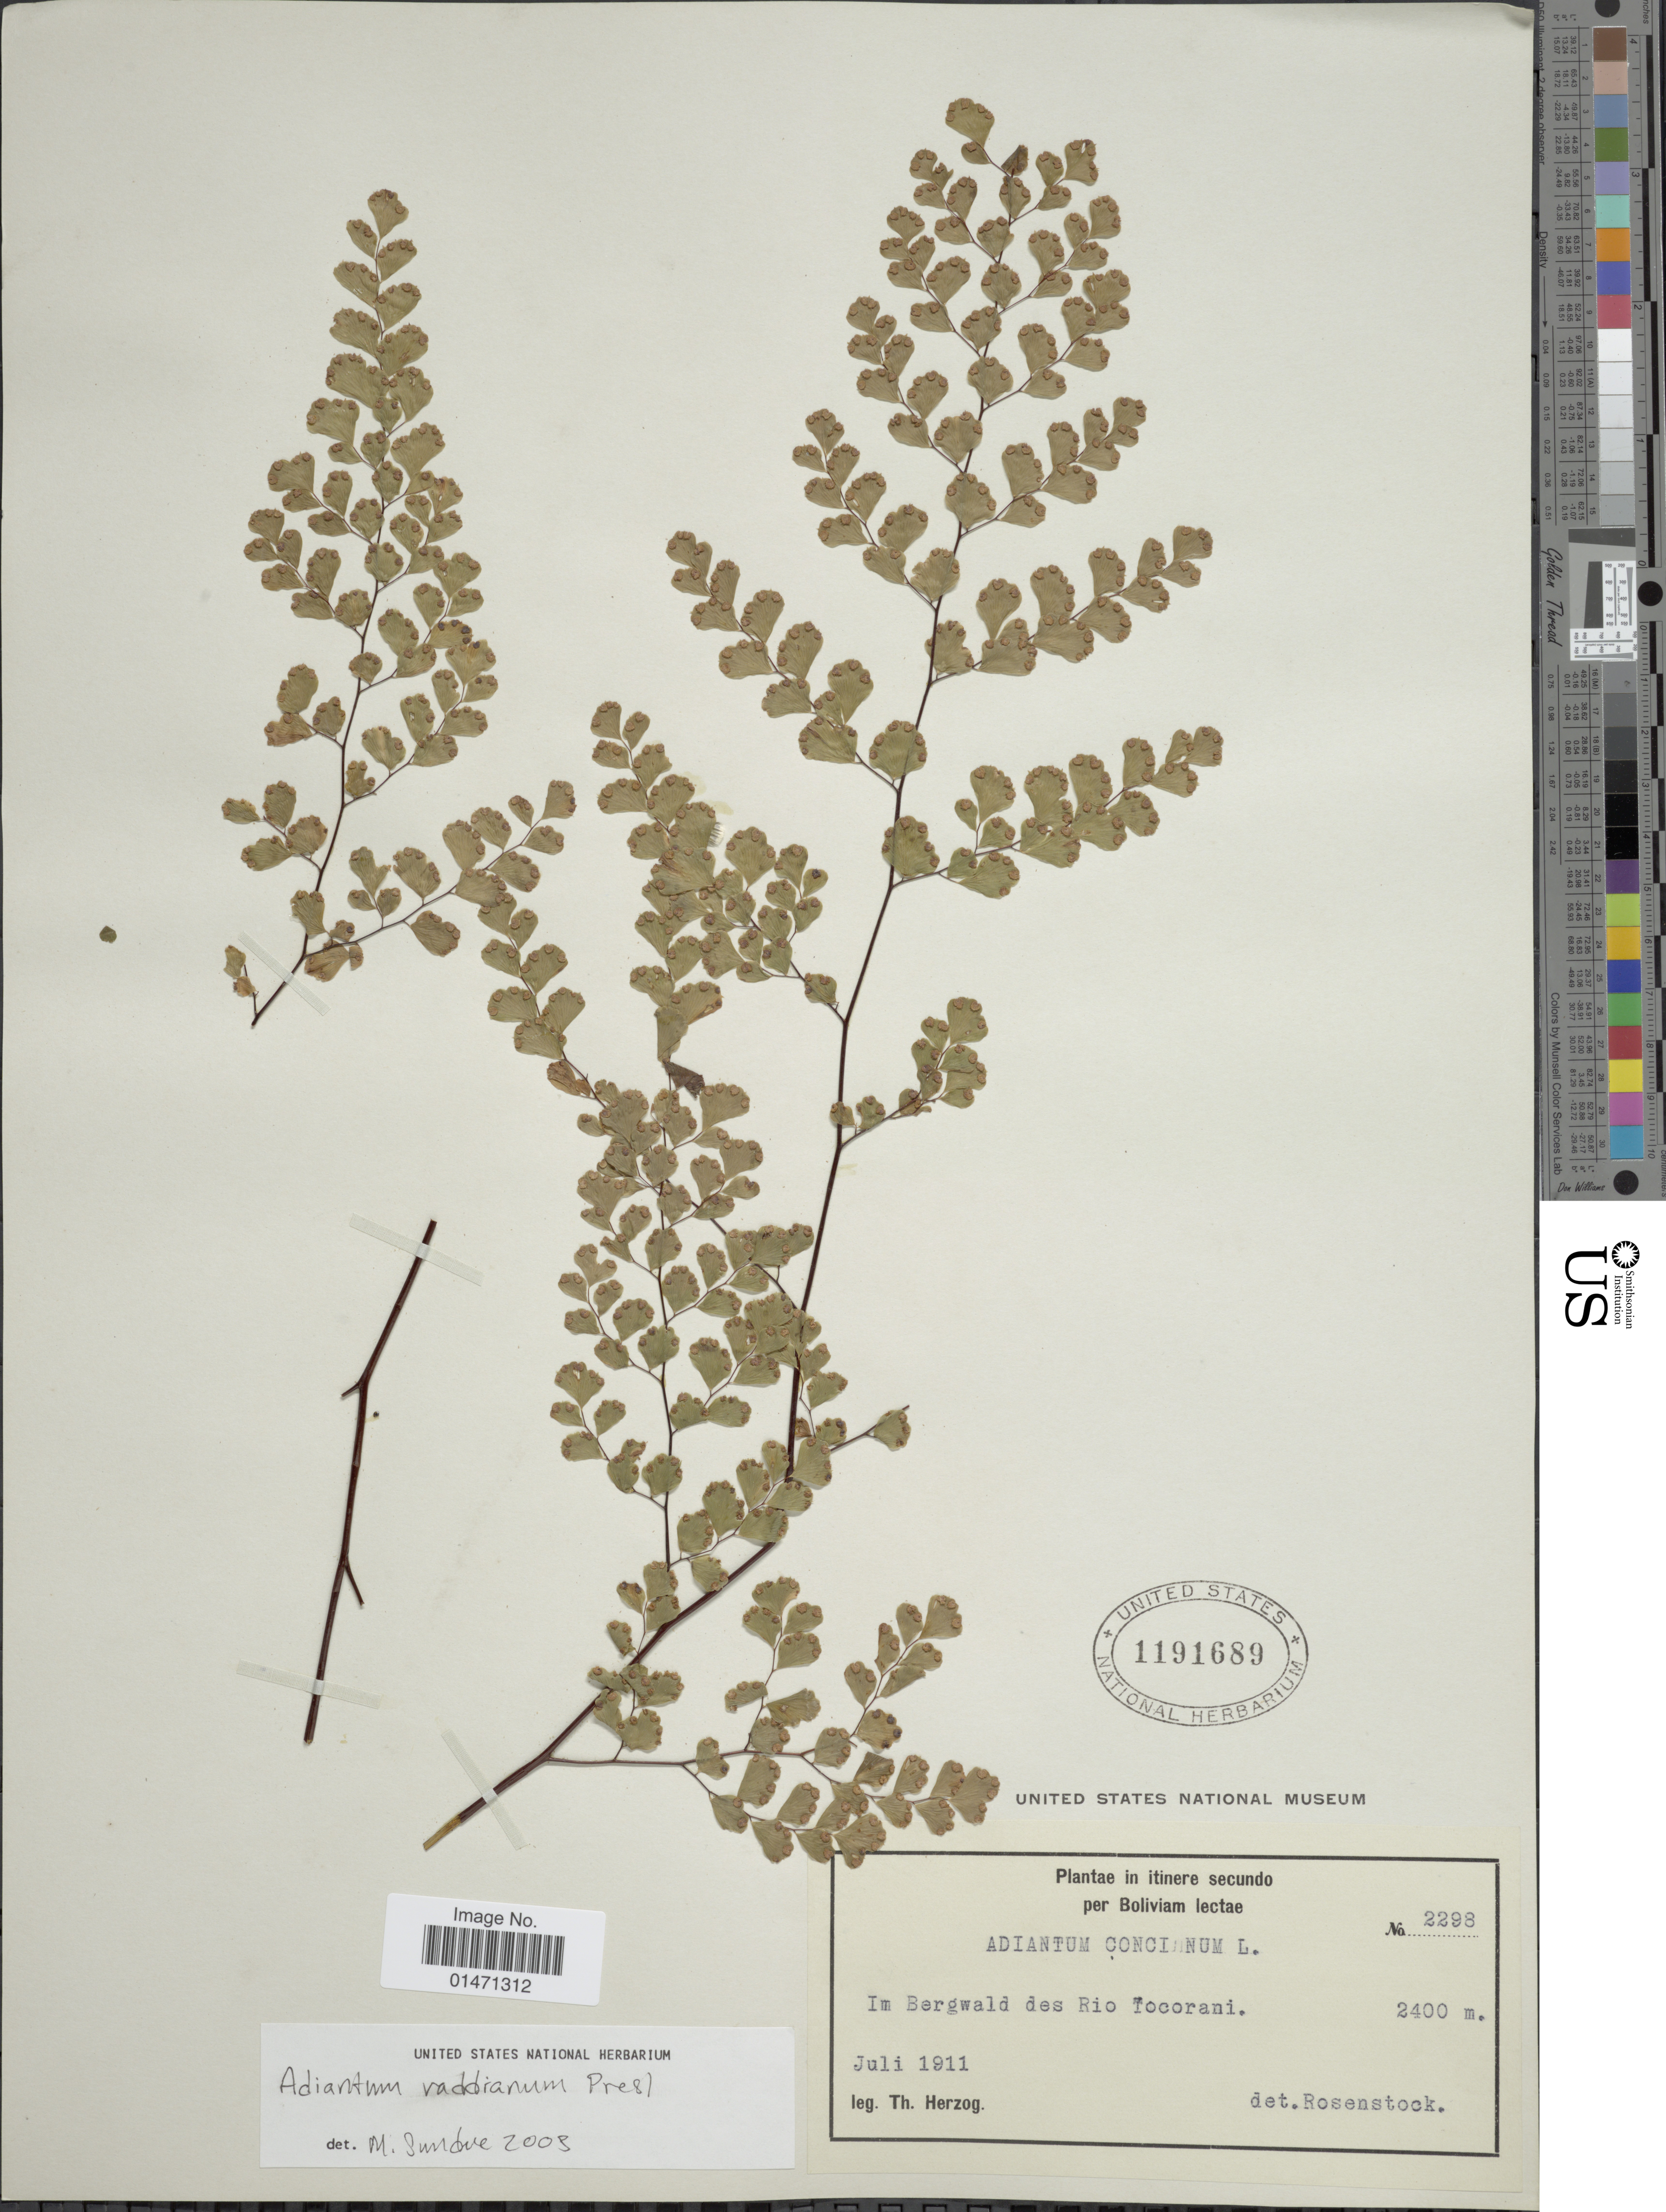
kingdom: Plantae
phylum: Tracheophyta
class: Polypodiopsida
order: Polypodiales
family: Pteridaceae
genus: Adiantum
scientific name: Adiantum raddianum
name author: C. Presl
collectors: T. K. J. Herzog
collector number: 2298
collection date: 1911-07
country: Bolivia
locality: Plantae in itinere secundo per boliviam lectae, im bergwald des Rio Tocorani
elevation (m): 2400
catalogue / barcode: US 1191689